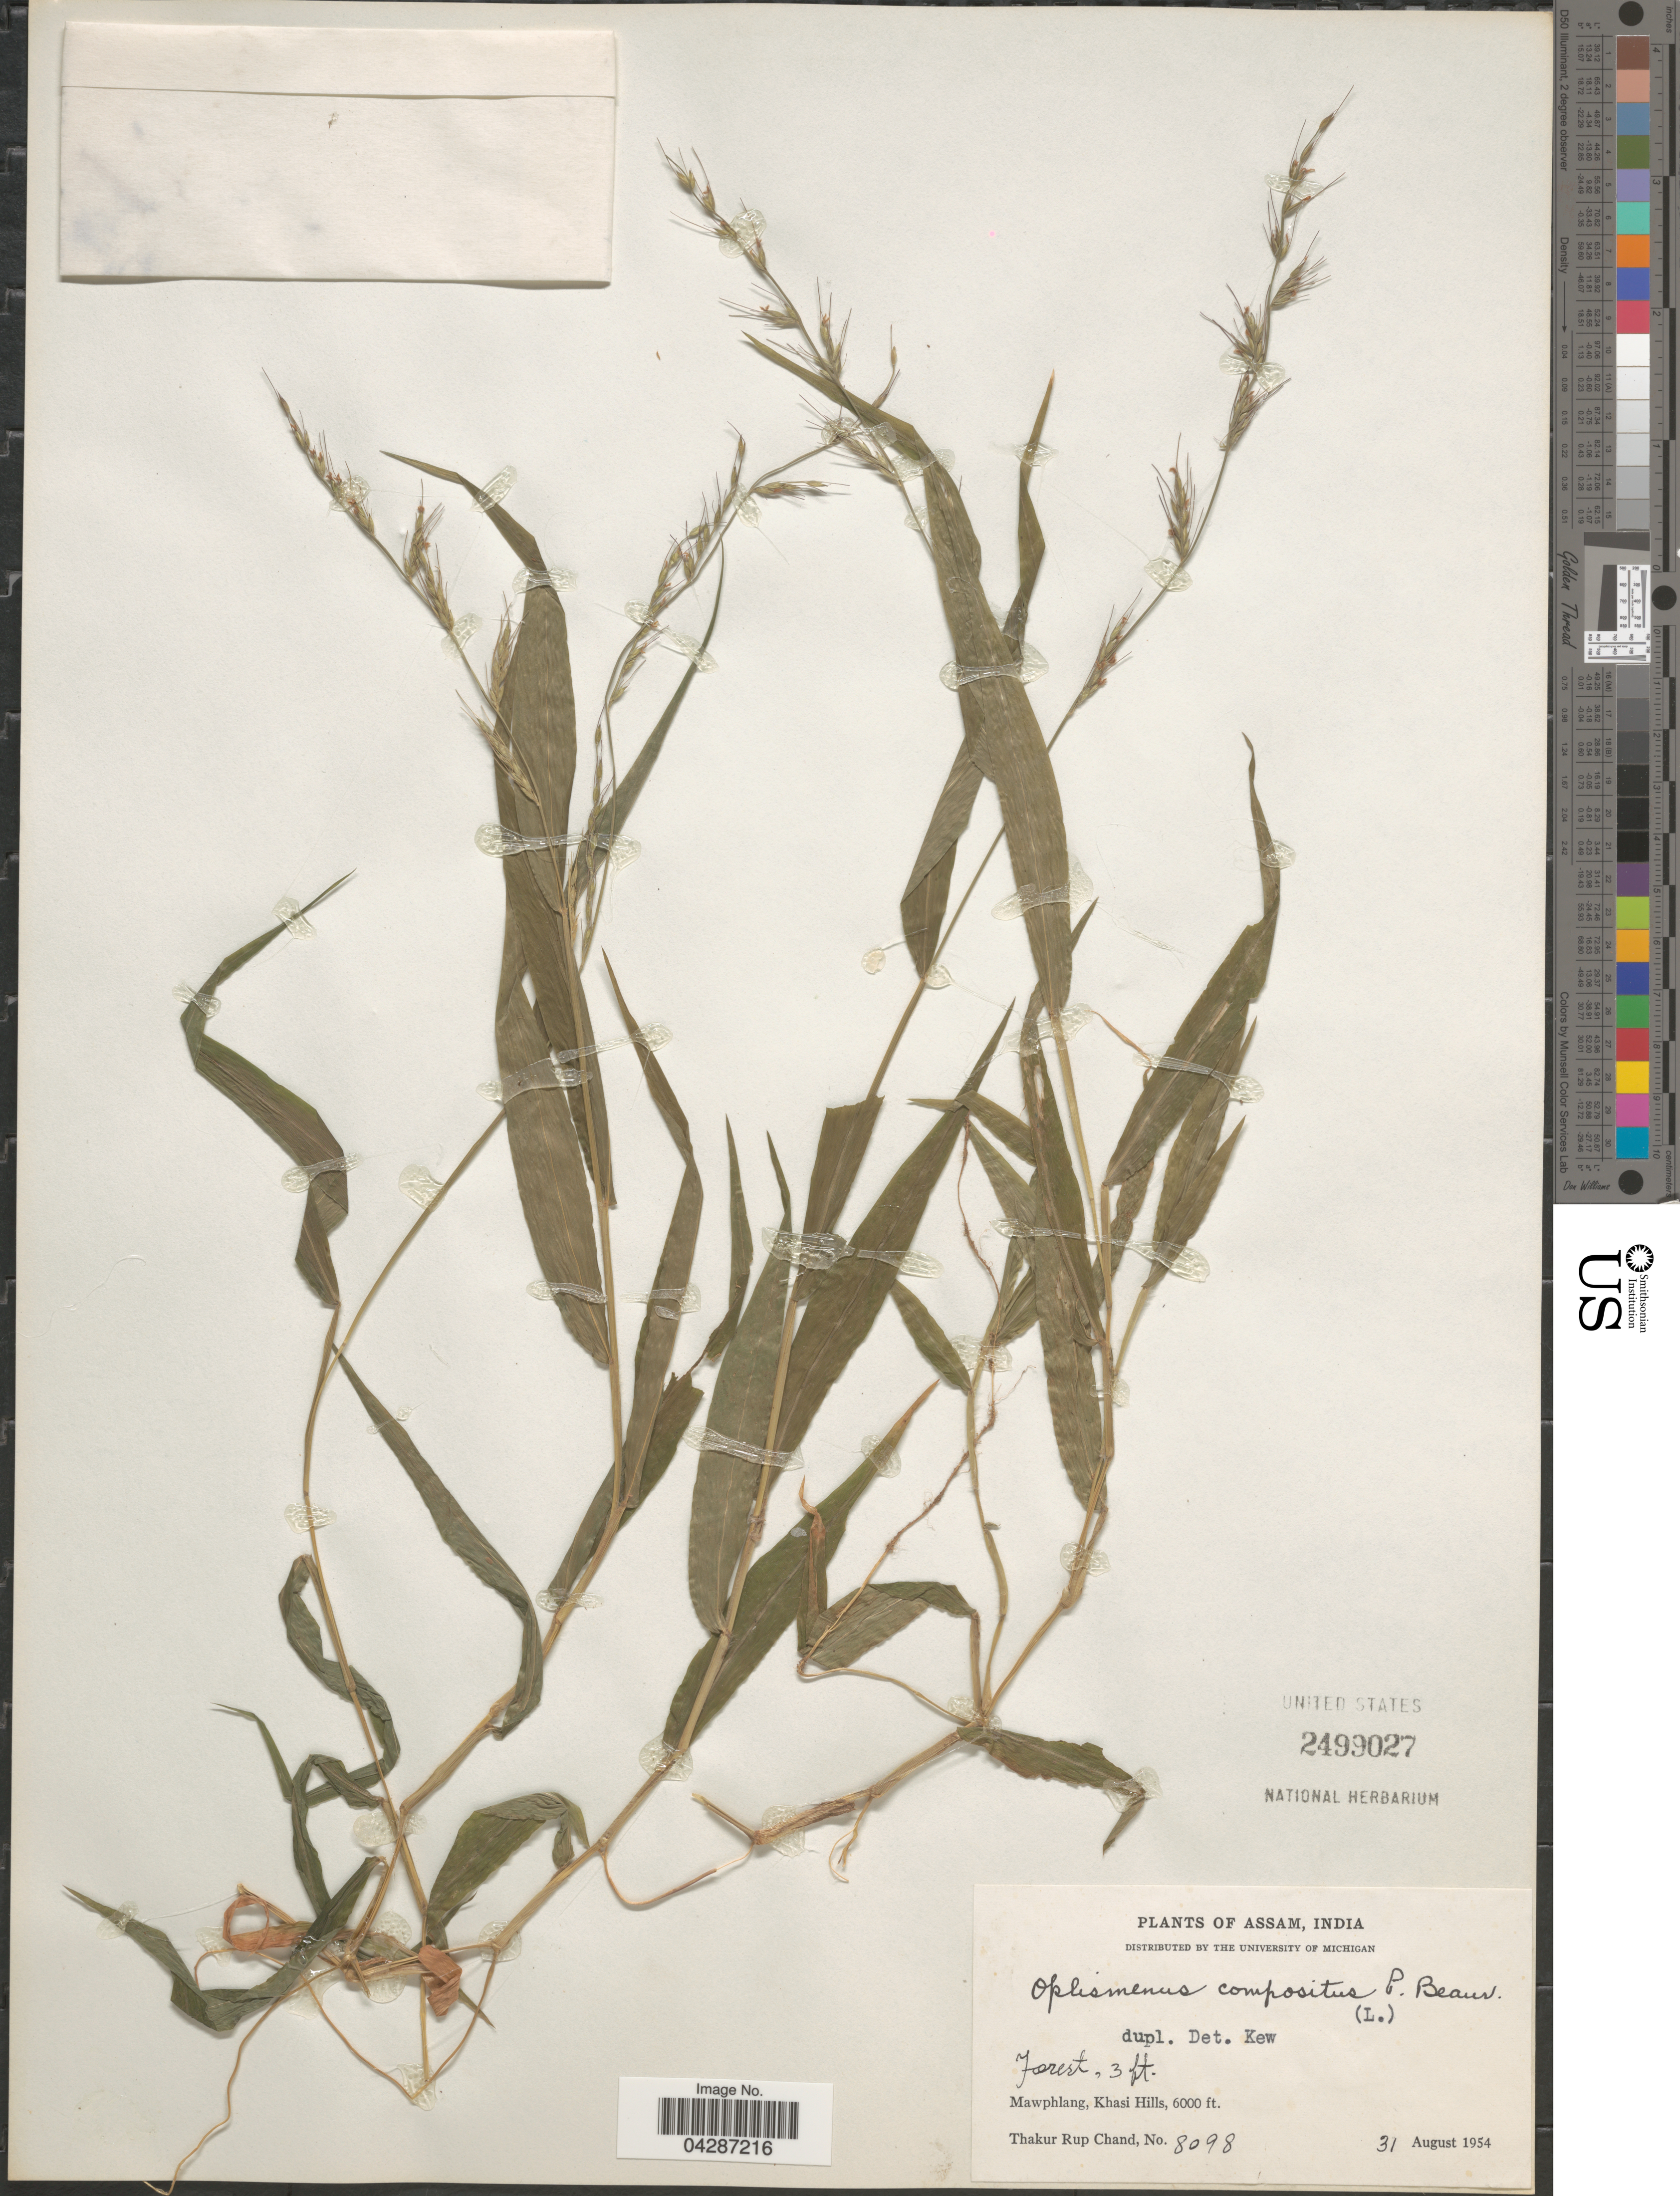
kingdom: Plantae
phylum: Tracheophyta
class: Liliopsida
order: Poales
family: Poaceae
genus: Oplismenus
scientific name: Oplismenus compositus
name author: (L.) P. Beauv.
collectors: T. R. Chand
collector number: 8098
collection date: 1954-08-31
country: India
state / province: Meghalaya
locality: Forest. Mawphlang, Khasi Hills.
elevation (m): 1829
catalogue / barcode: US 2499027